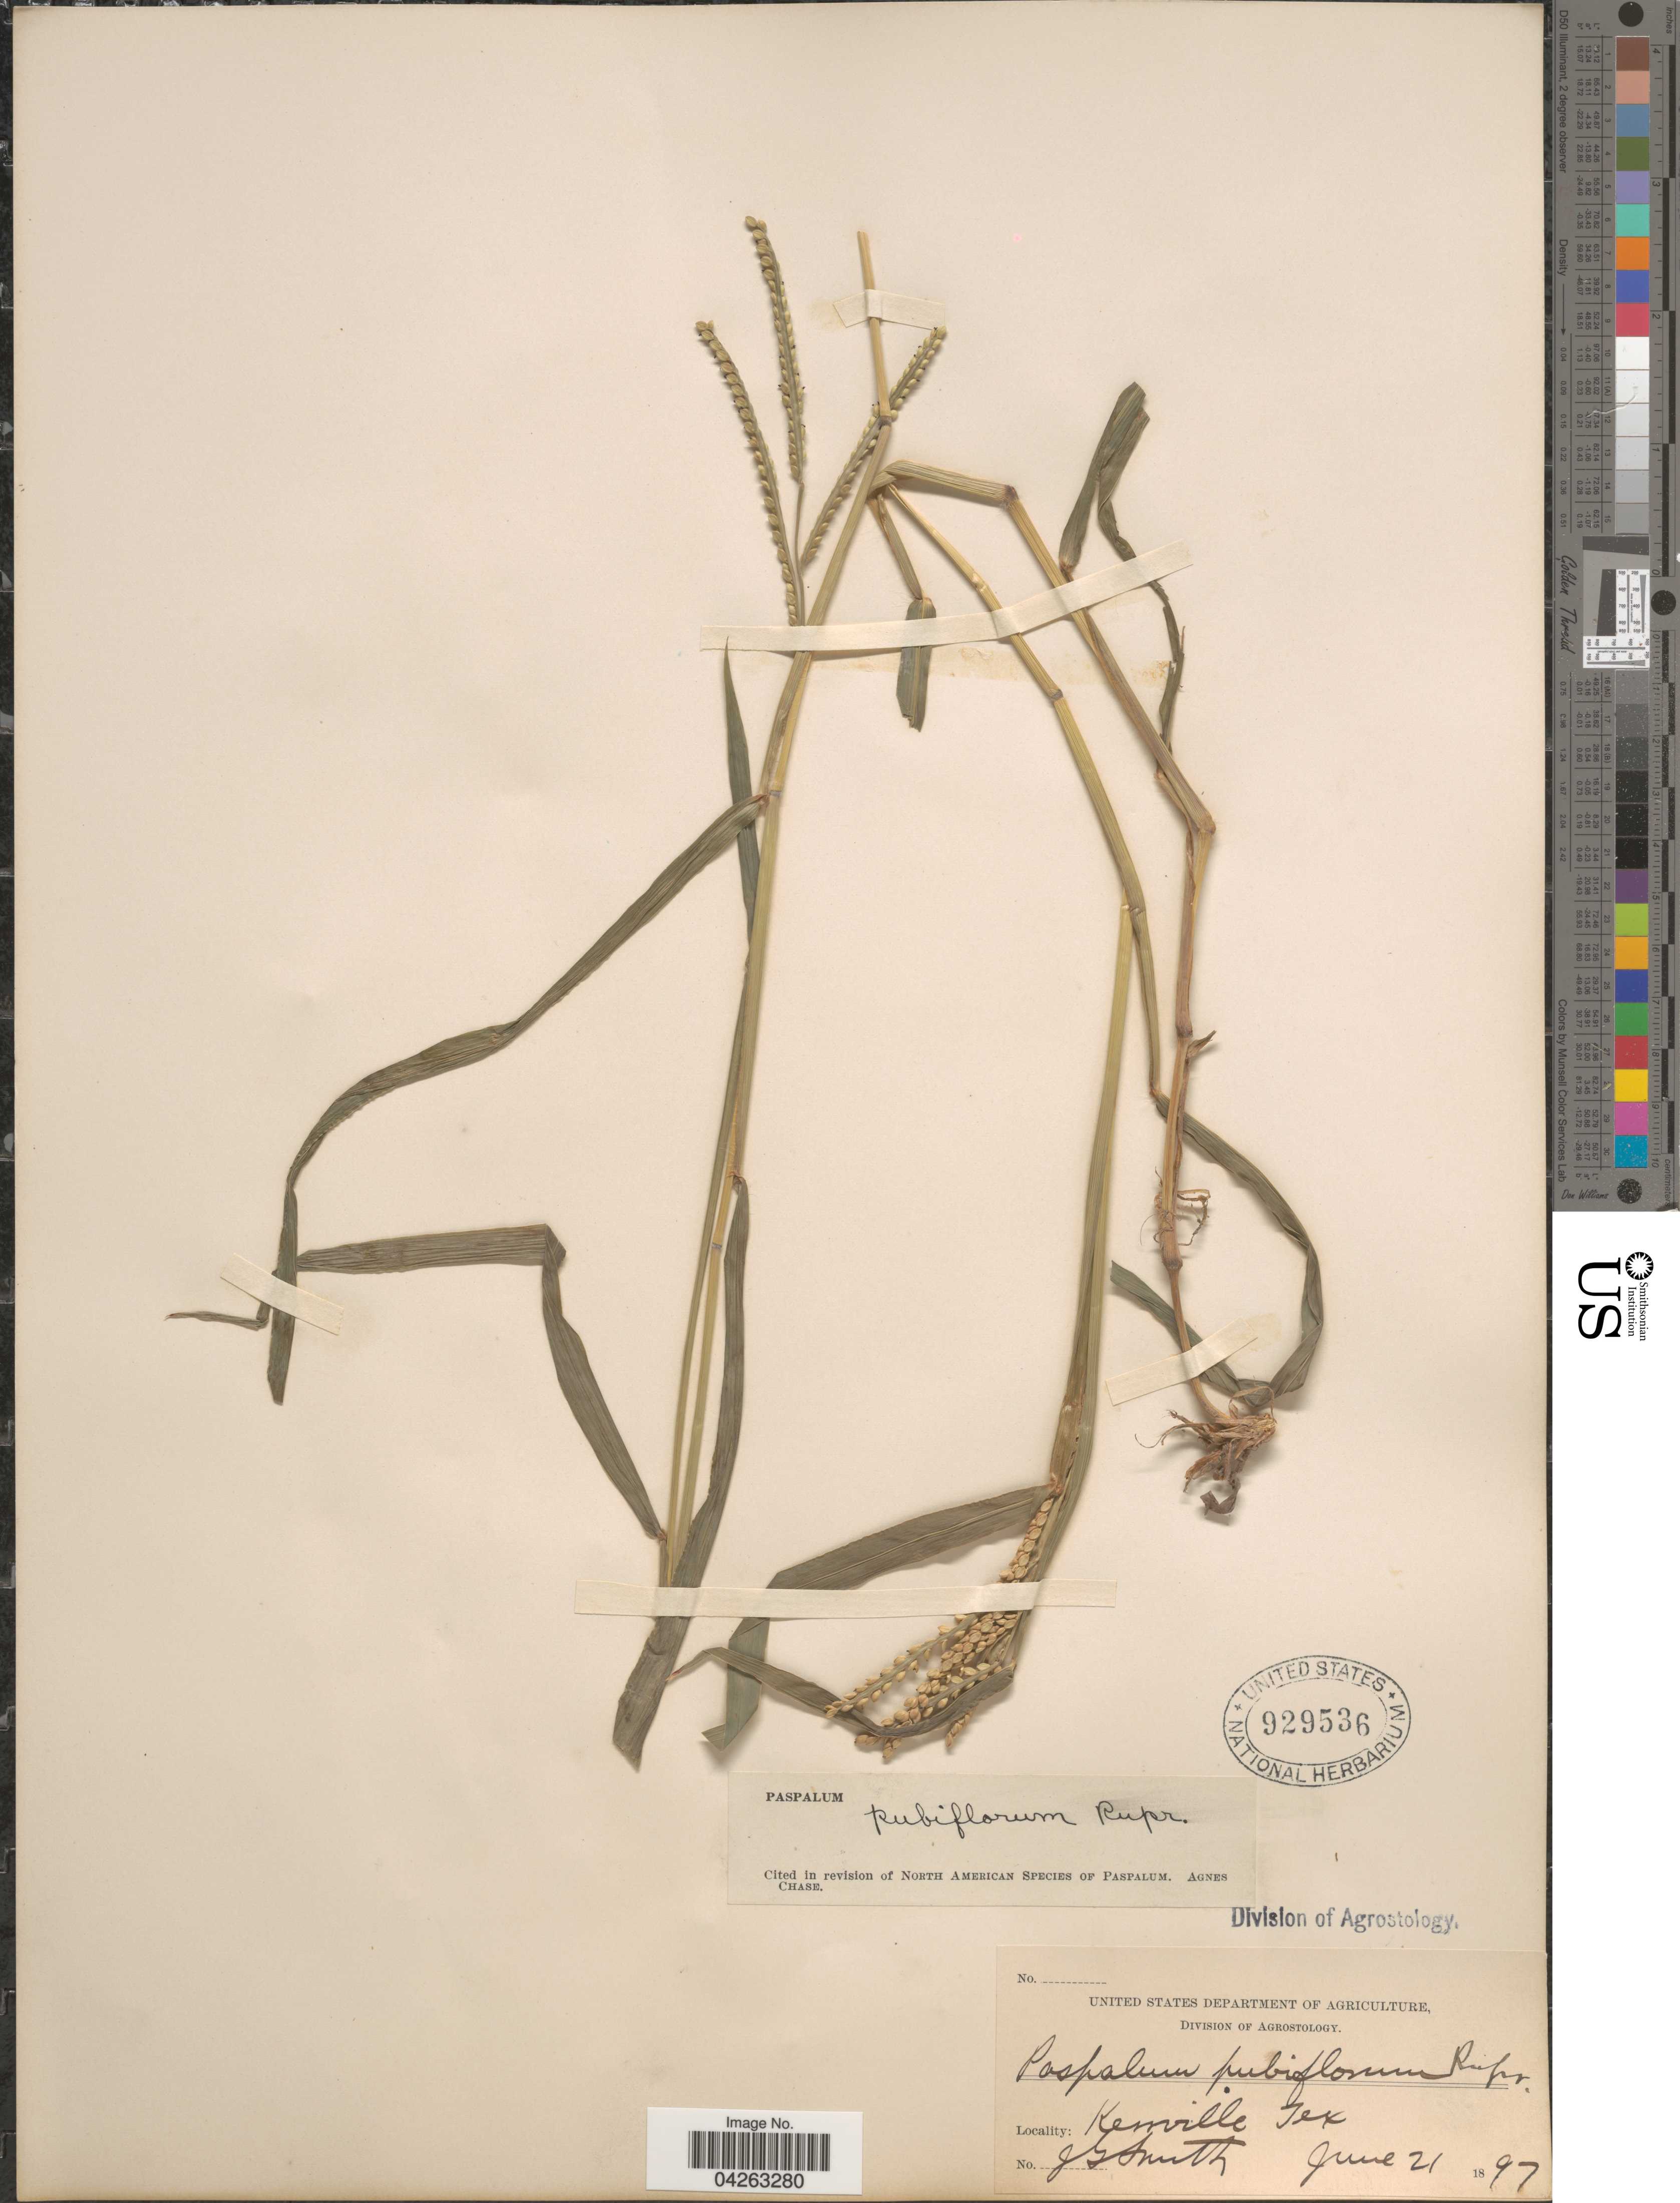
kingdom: Plantae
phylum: Tracheophyta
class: Liliopsida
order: Poales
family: Poaceae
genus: Paspalum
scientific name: Paspalum pubiflorum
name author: Rupr. ex E. Fourn.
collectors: J. G. Smith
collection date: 1897-06-21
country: United States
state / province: Texas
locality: Kerrville.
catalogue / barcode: US 929536